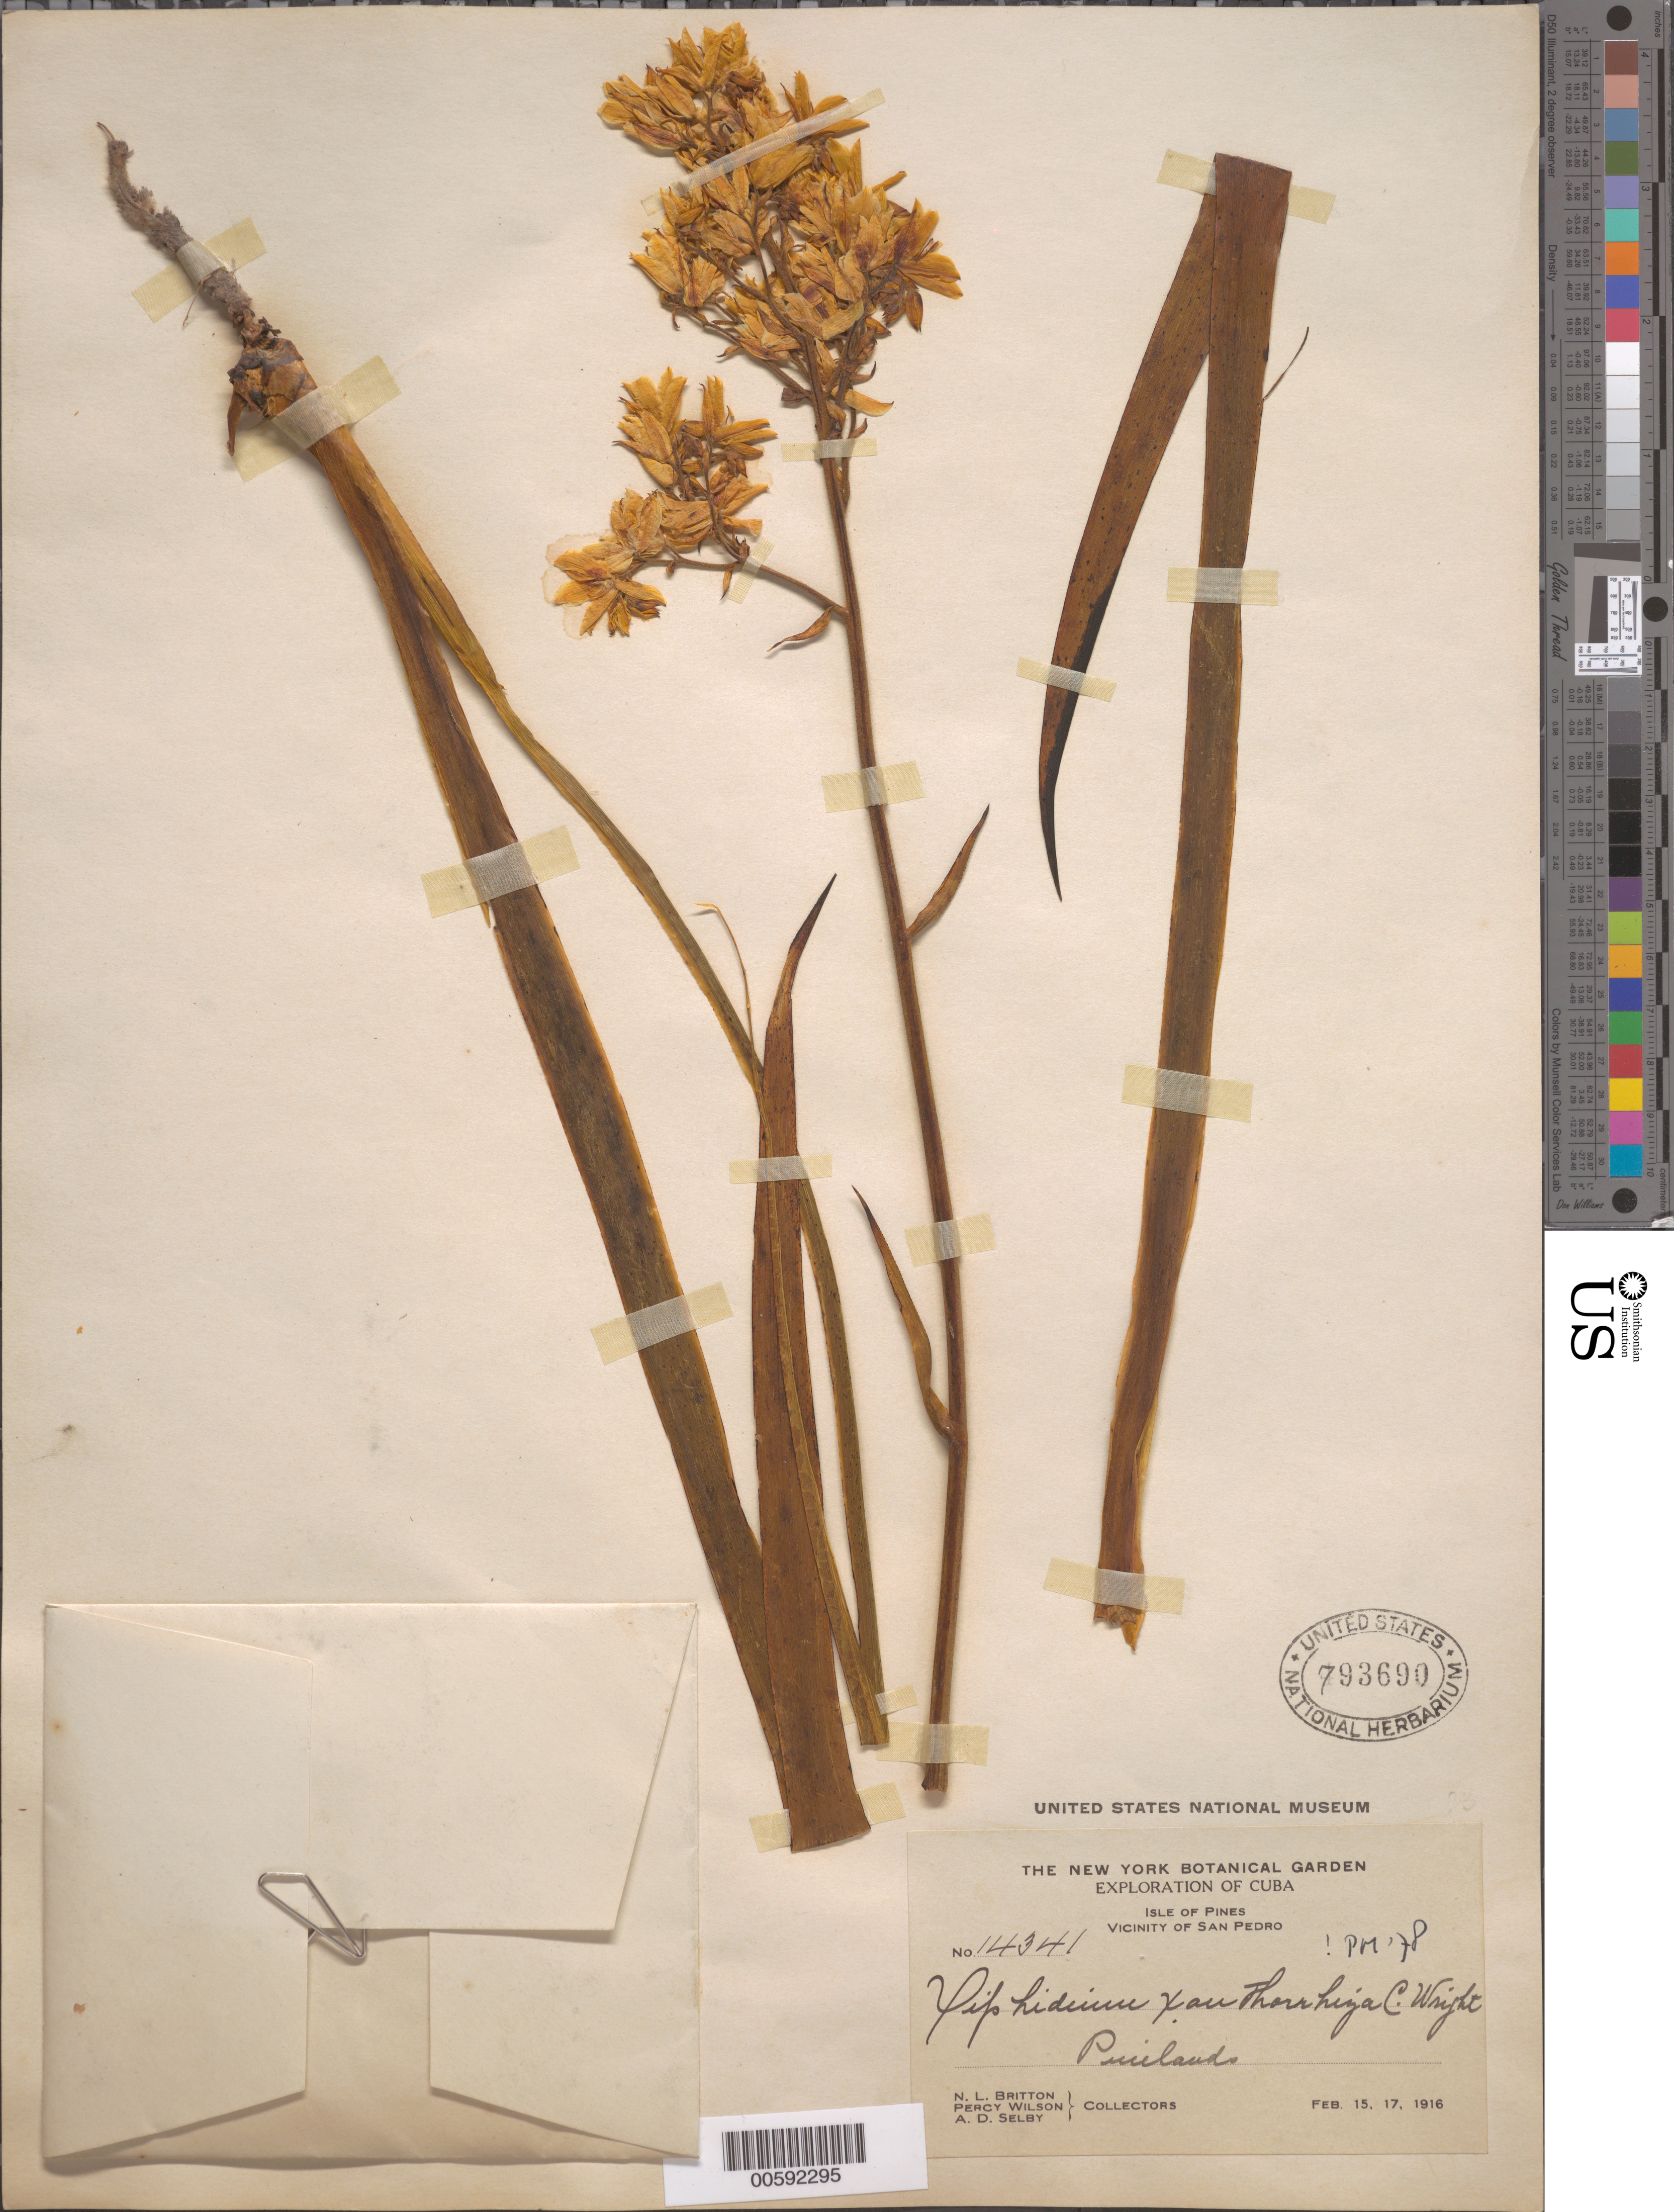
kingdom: Plantae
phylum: Tracheophyta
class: Liliopsida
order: Commelinales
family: Haemodoraceae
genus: Xiphidium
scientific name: Xiphidium xanthorrhizon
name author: C. Wright ex Griseb.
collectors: N. Britton, P. Wilson & A. Selby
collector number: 14341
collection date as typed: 15 Feb 1916 and 17 Feb 1916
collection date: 1916-02-15,1916-02-17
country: Cuba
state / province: Isla de La Juventud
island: Isla de La Juventud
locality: San Pedro. (Province originally recorded as Isla de Pinos.)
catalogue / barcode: US 793690